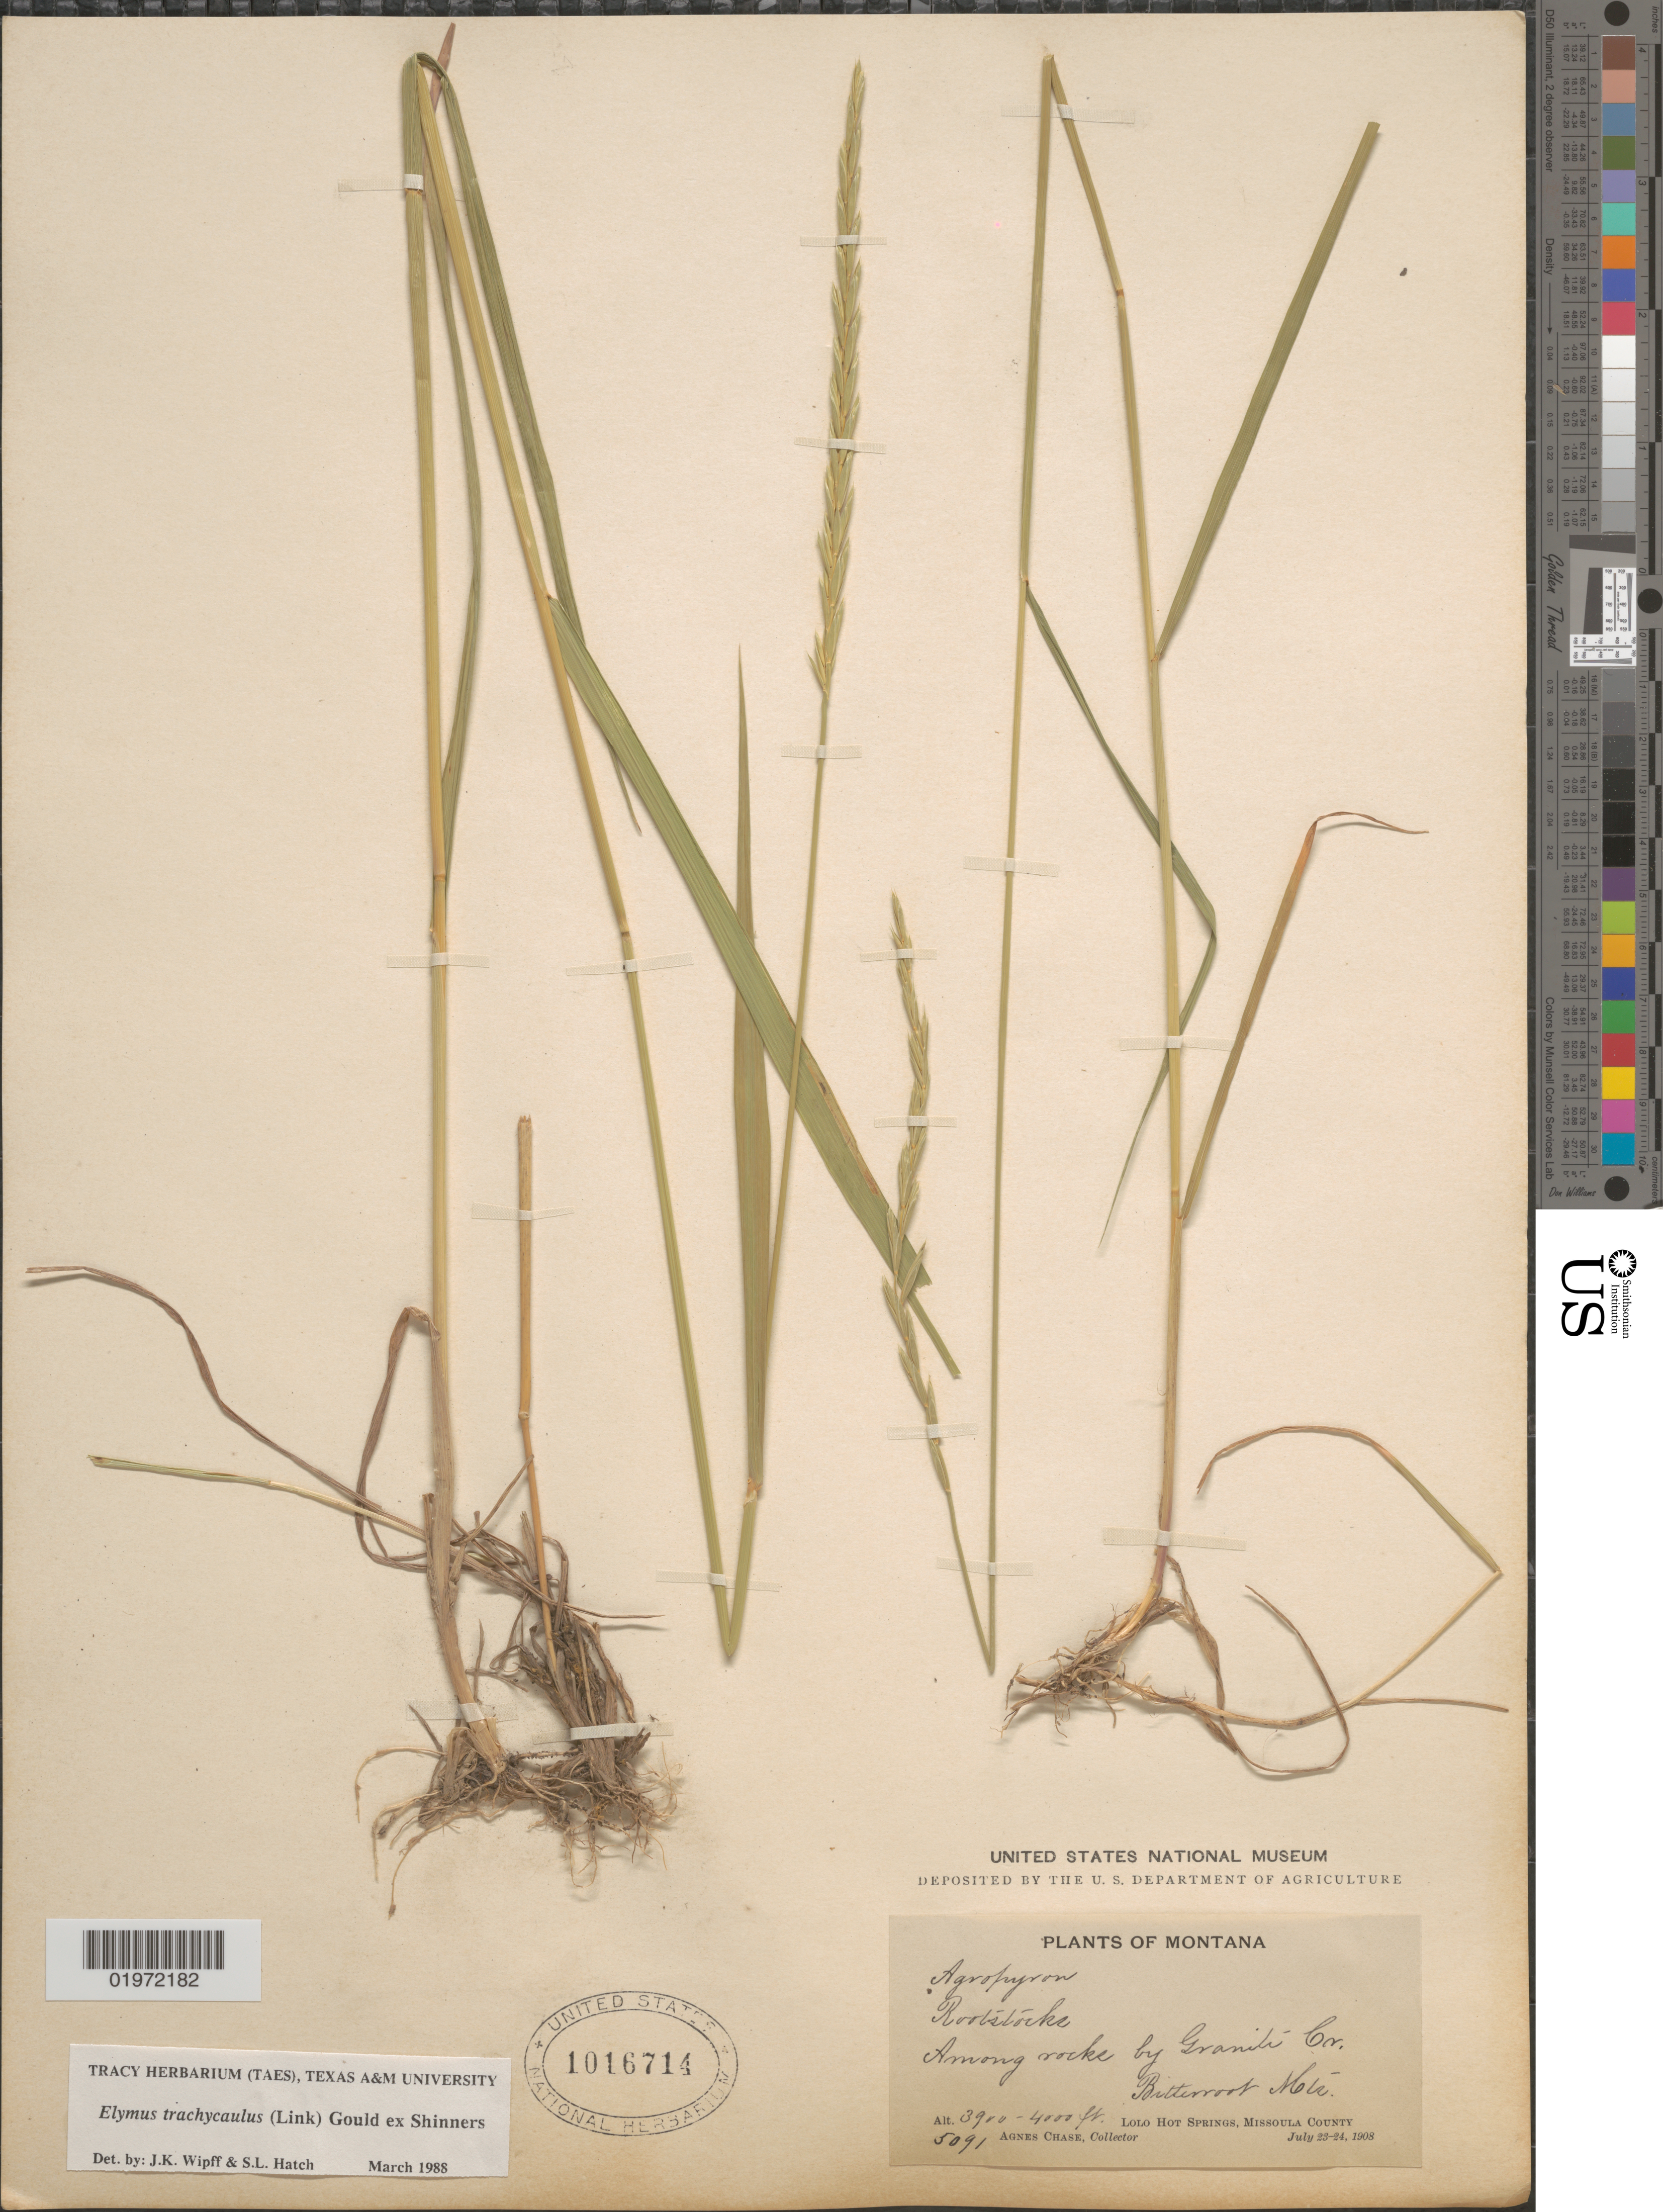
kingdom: Plantae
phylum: Tracheophyta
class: Liliopsida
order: Poales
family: Poaceae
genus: Elymus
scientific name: Elymus trachycaulus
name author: (Link) Gould ex Shinners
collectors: A. Chase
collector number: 5091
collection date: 1908-07-23/1908-07-24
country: United States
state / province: Montana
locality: Among rocks by Granite Cr. Bitterroot Mts. Lolo Hot Springs, Missoula County.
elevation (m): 1189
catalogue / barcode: US 1016714